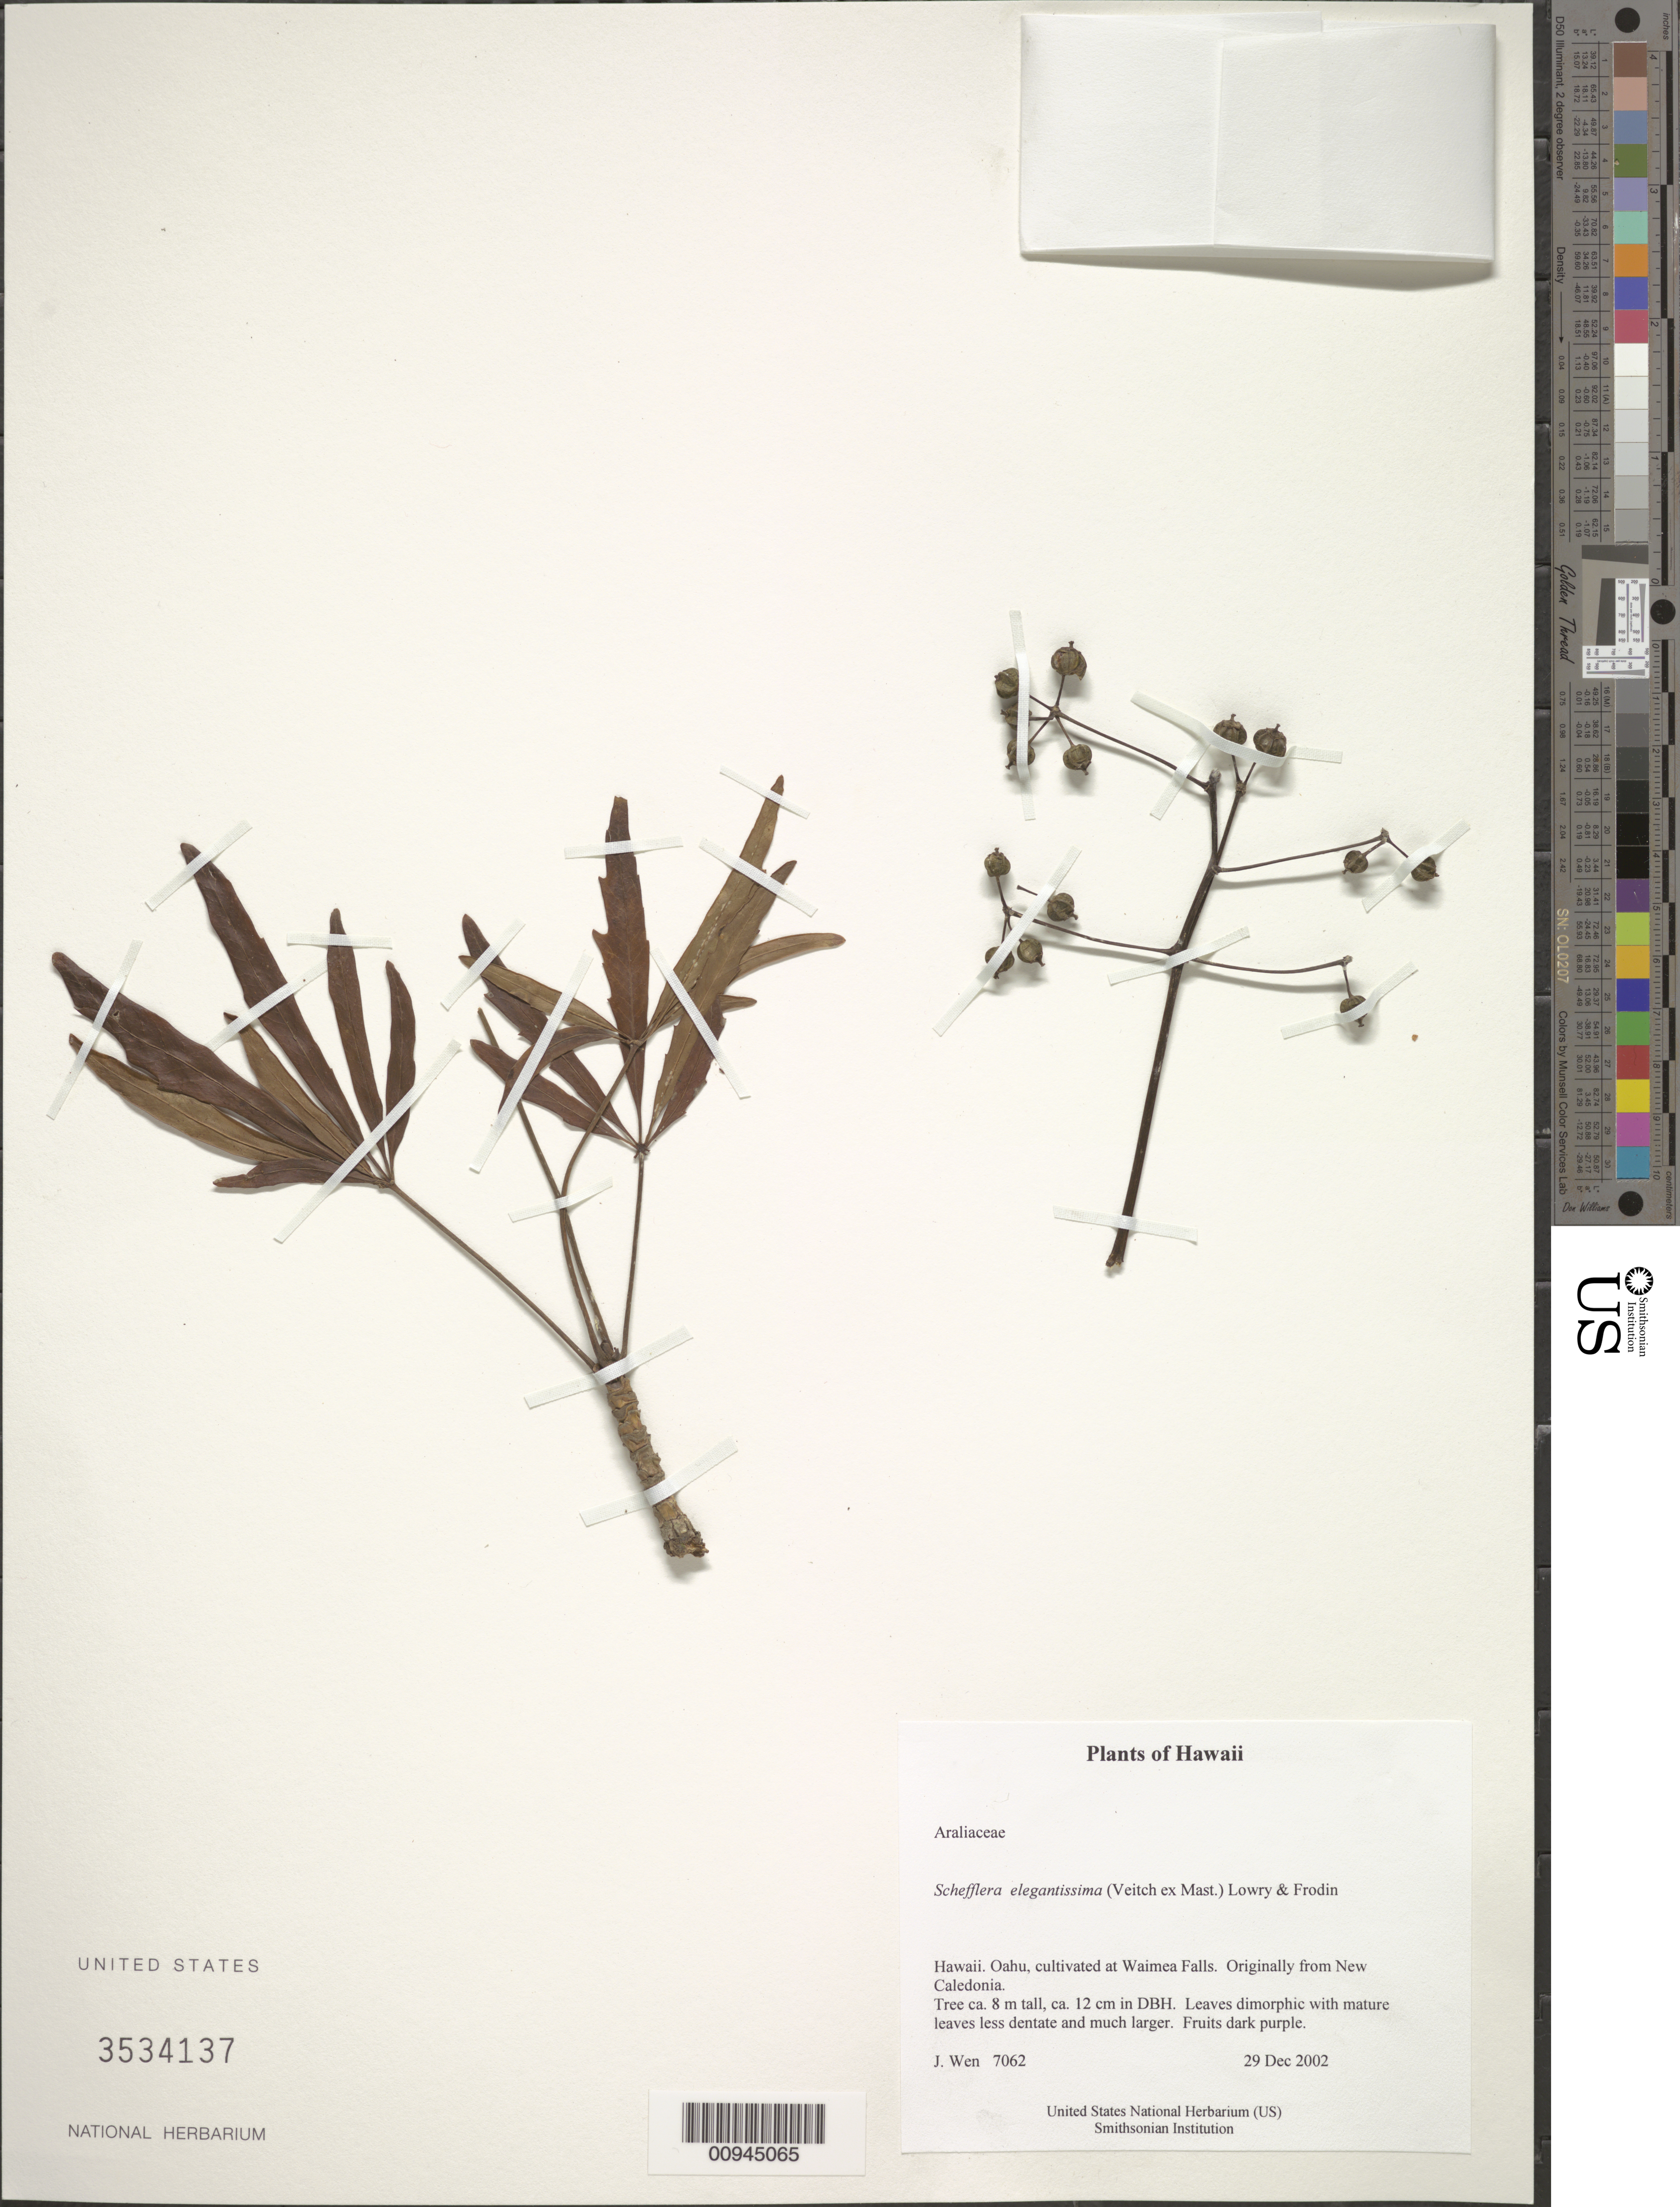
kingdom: Plantae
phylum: Tracheophyta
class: Magnoliopsida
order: Apiales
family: Araliaceae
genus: Plerandra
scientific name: Plerandra elegantissima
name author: (H.J. Veitch ex Mast.) Lowry et al.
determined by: Wagner, W. L., (BOT), Smithsonian Institution - National Museum of Natural History (UNITED STATES)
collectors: J. Wen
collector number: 7062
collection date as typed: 29 Dec 2002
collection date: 2002-12-29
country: United States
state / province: Hawaii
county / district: Honolulu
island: Oahu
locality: Oahu, cultivated at Waimea Falls. Originally from New Caledonia.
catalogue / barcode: US 3534137